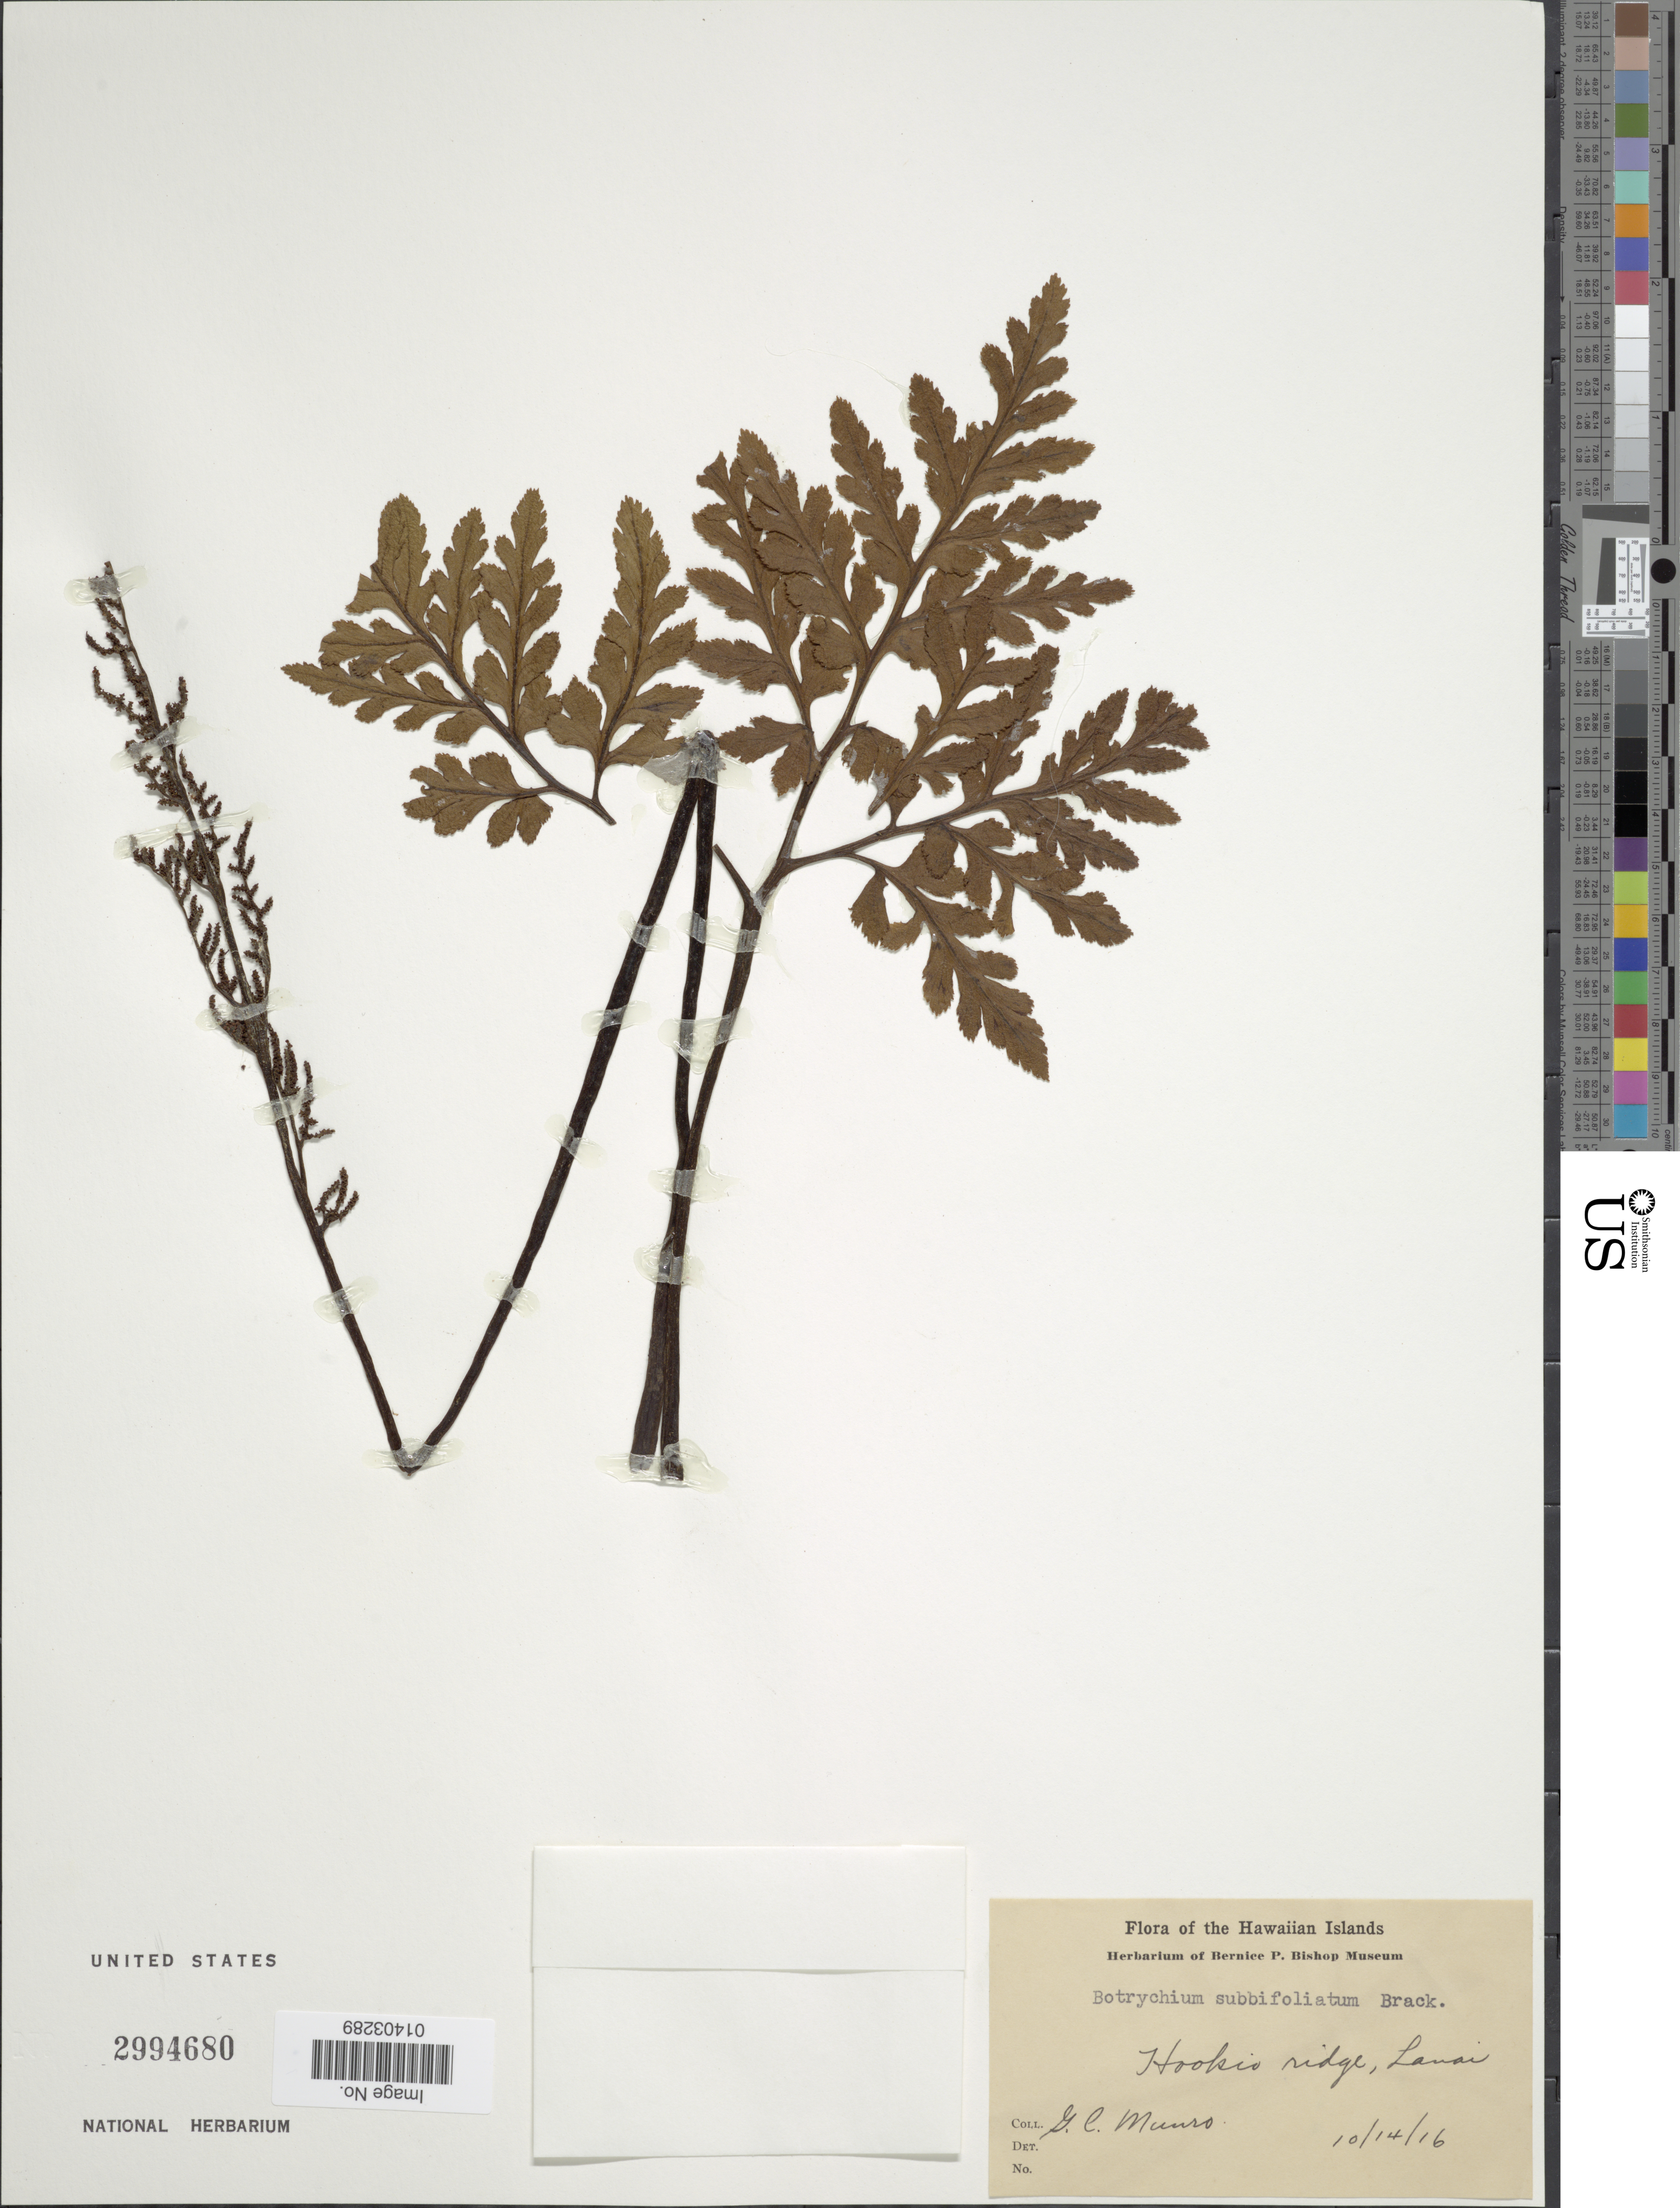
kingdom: Plantae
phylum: Tracheophyta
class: Polypodiopsida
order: Ophioglossales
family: Ophioglossaceae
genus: Botrychium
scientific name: Botrychium subbifoliatum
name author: Brack. in Wilkes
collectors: J. Muuro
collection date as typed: Transcribed d/m/y: 14/10/16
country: United States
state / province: Hawaii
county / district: Maui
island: Lana'i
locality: Hawaiian islands, Hookio ridge, Lanai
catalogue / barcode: US 2994680